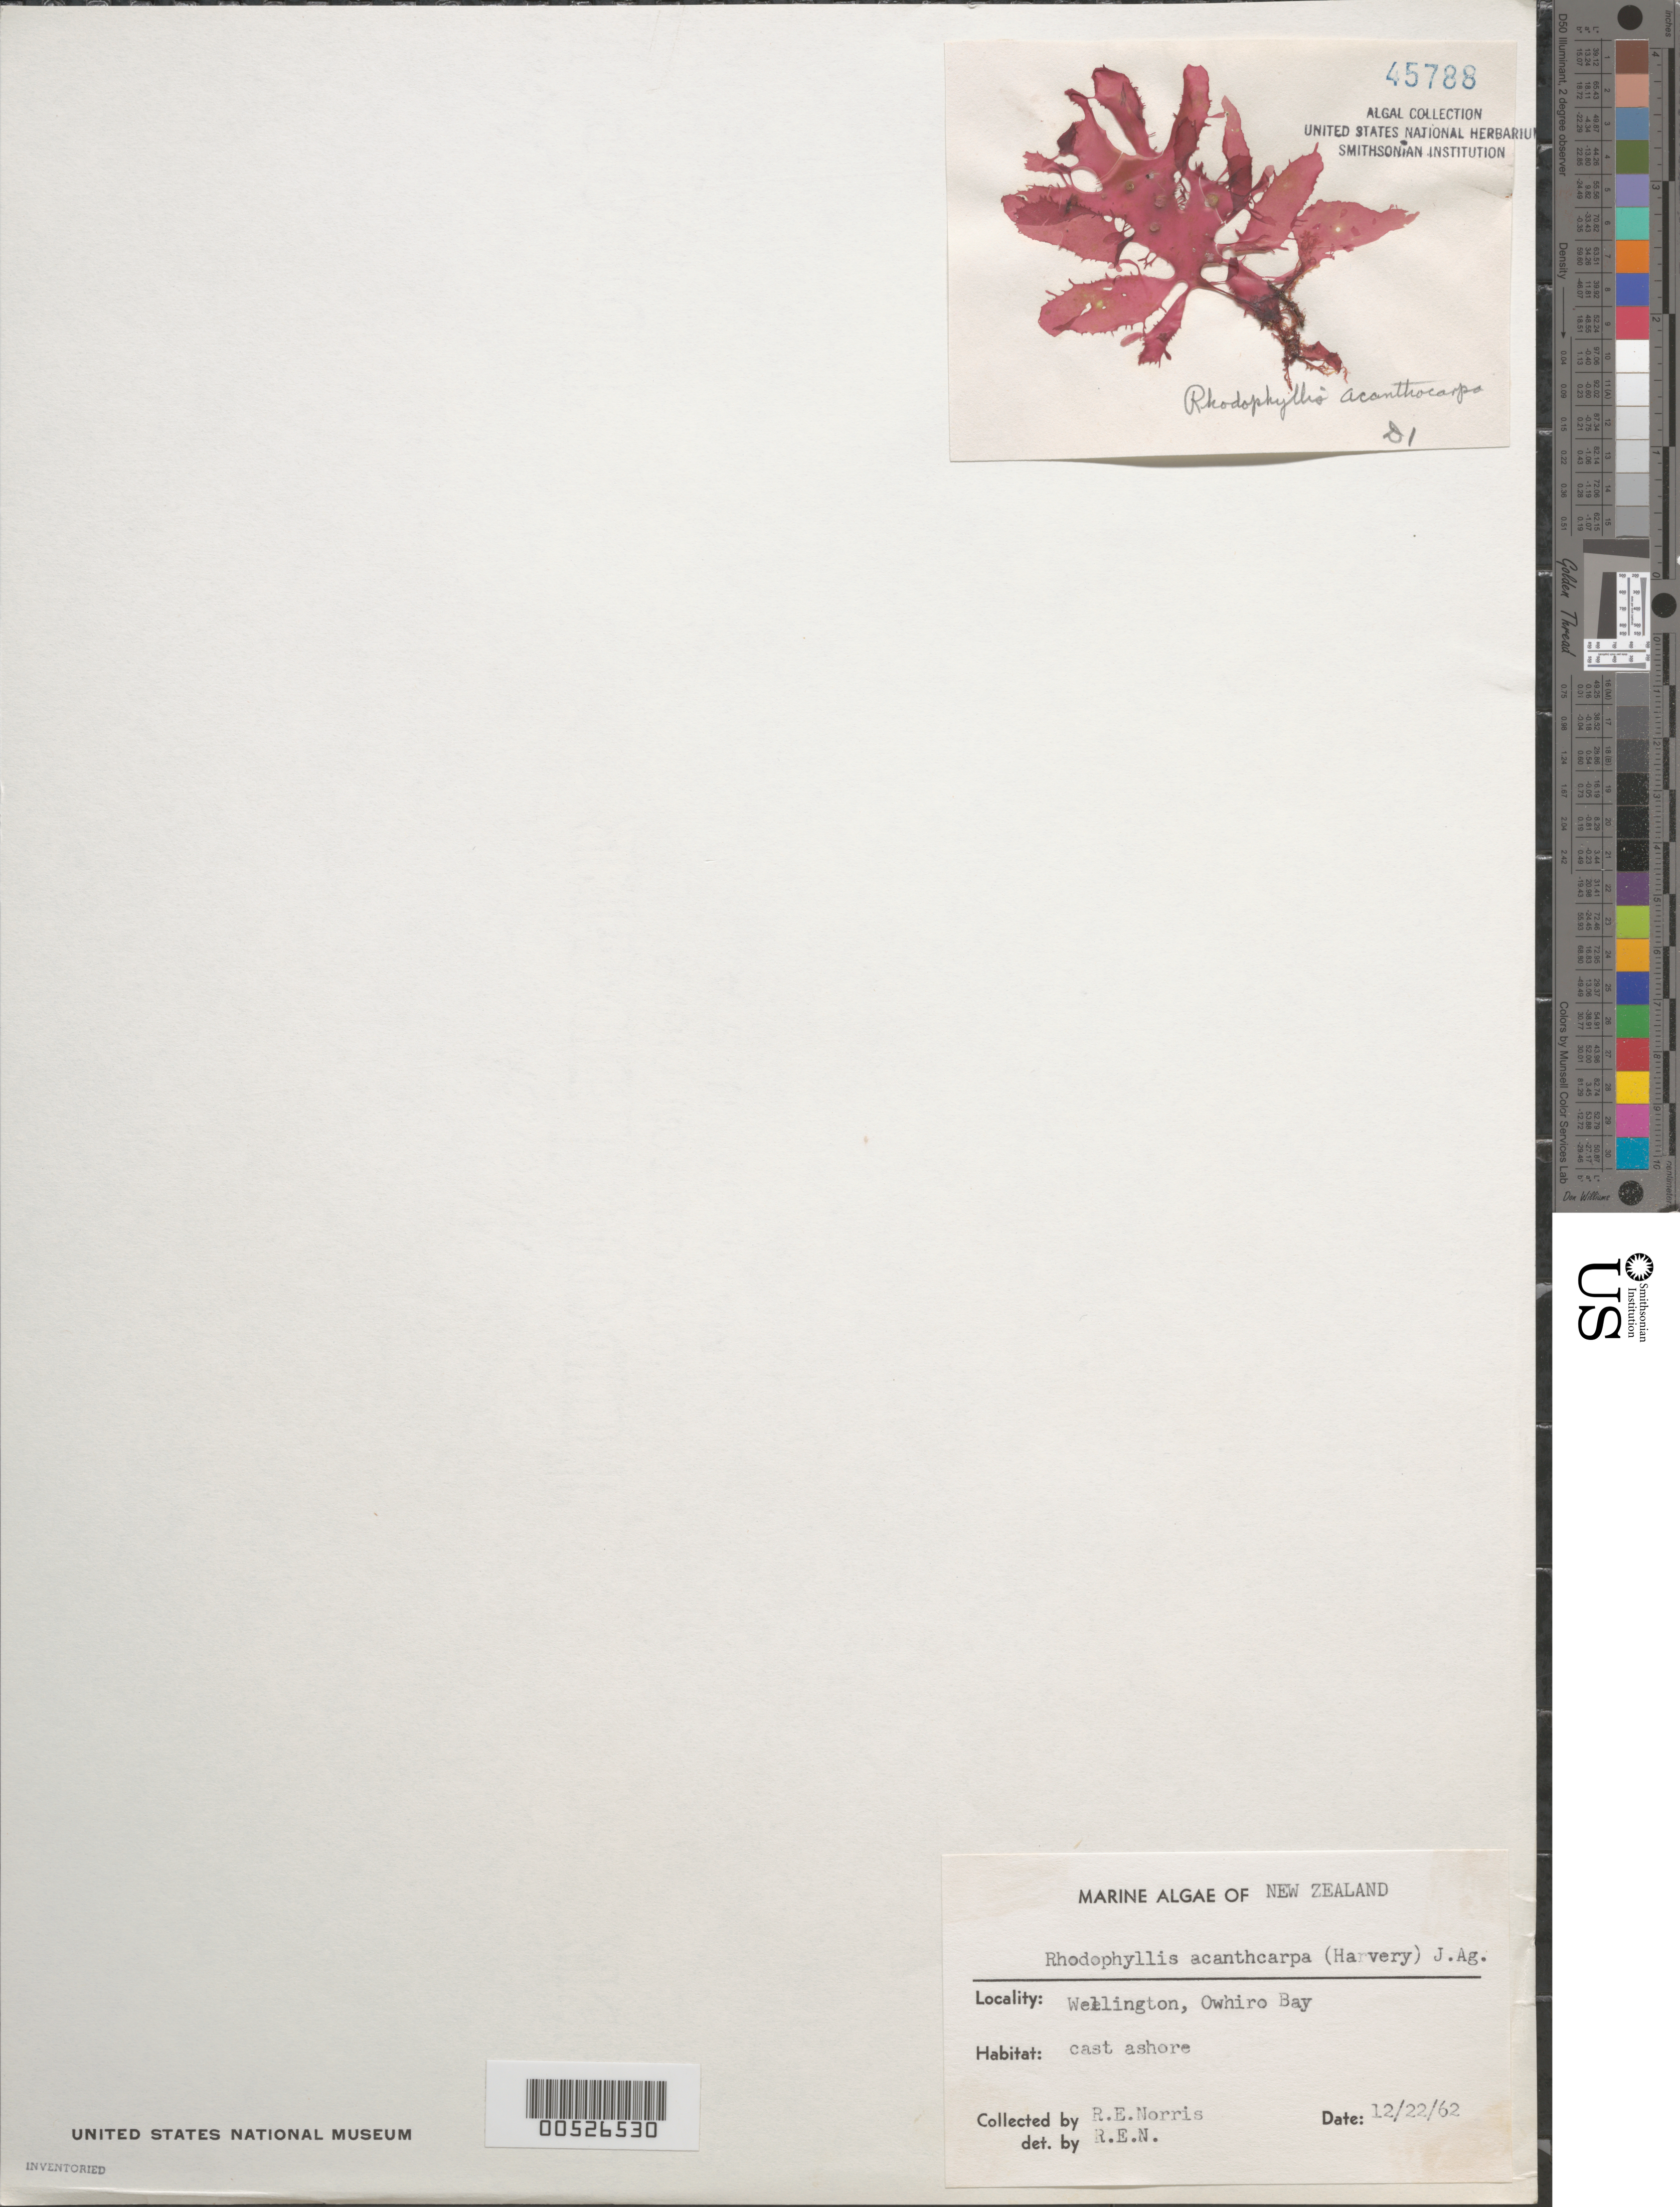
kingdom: Plantae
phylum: Rhodophyta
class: Florideophyceae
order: Gigartinales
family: Cystocloniaceae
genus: Rhodophyllis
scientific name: Rhodophyllis centrocarpa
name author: (Montagne) M.J. Wynne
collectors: R. E. Norris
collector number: D1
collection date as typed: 22 Dec 1962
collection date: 1962-12-22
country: New Zealand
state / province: Wellington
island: North Island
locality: Wellington, Owhiro Bay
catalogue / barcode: US 45788